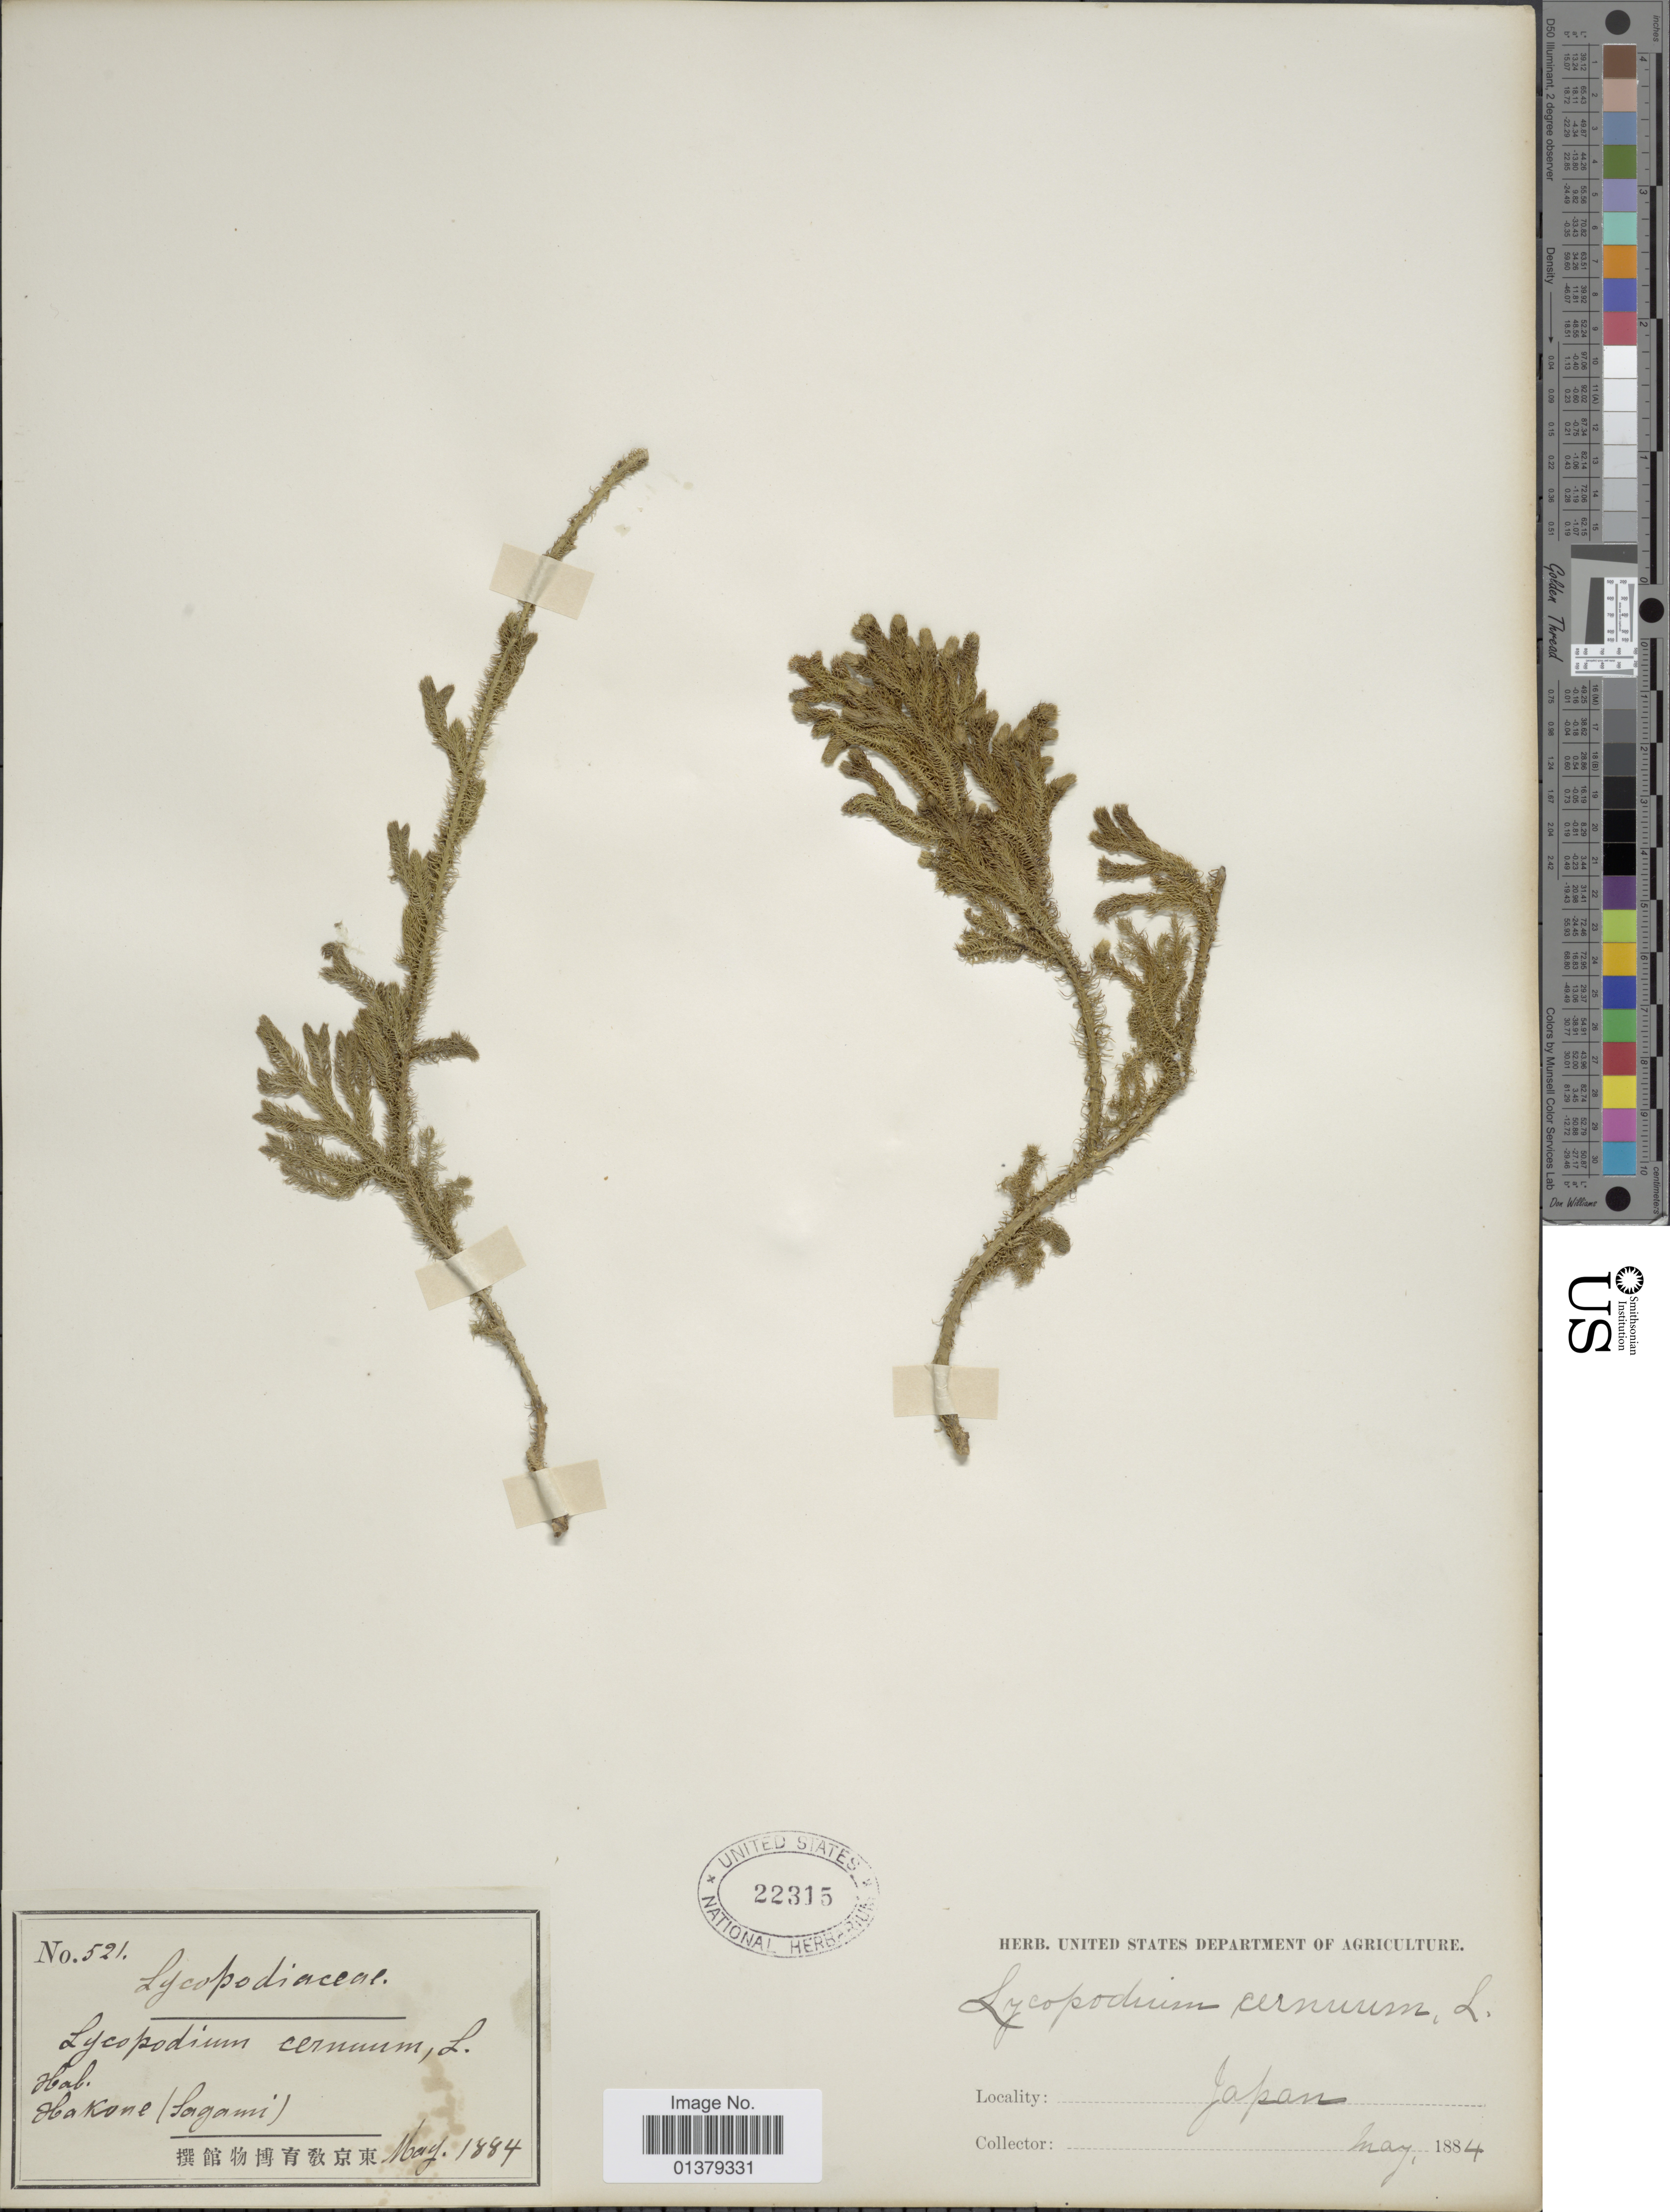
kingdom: Plantae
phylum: Tracheophyta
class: Lycopodiopsida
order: Lycopodiales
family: Lycopodiaceae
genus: Palhinhaea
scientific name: Palhinhaea cernua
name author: (L.) Vasc. & Franco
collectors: U.S. Department of Agriculture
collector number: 521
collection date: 1884-05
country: Japan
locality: Hakone (Sagami).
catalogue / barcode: US 22315